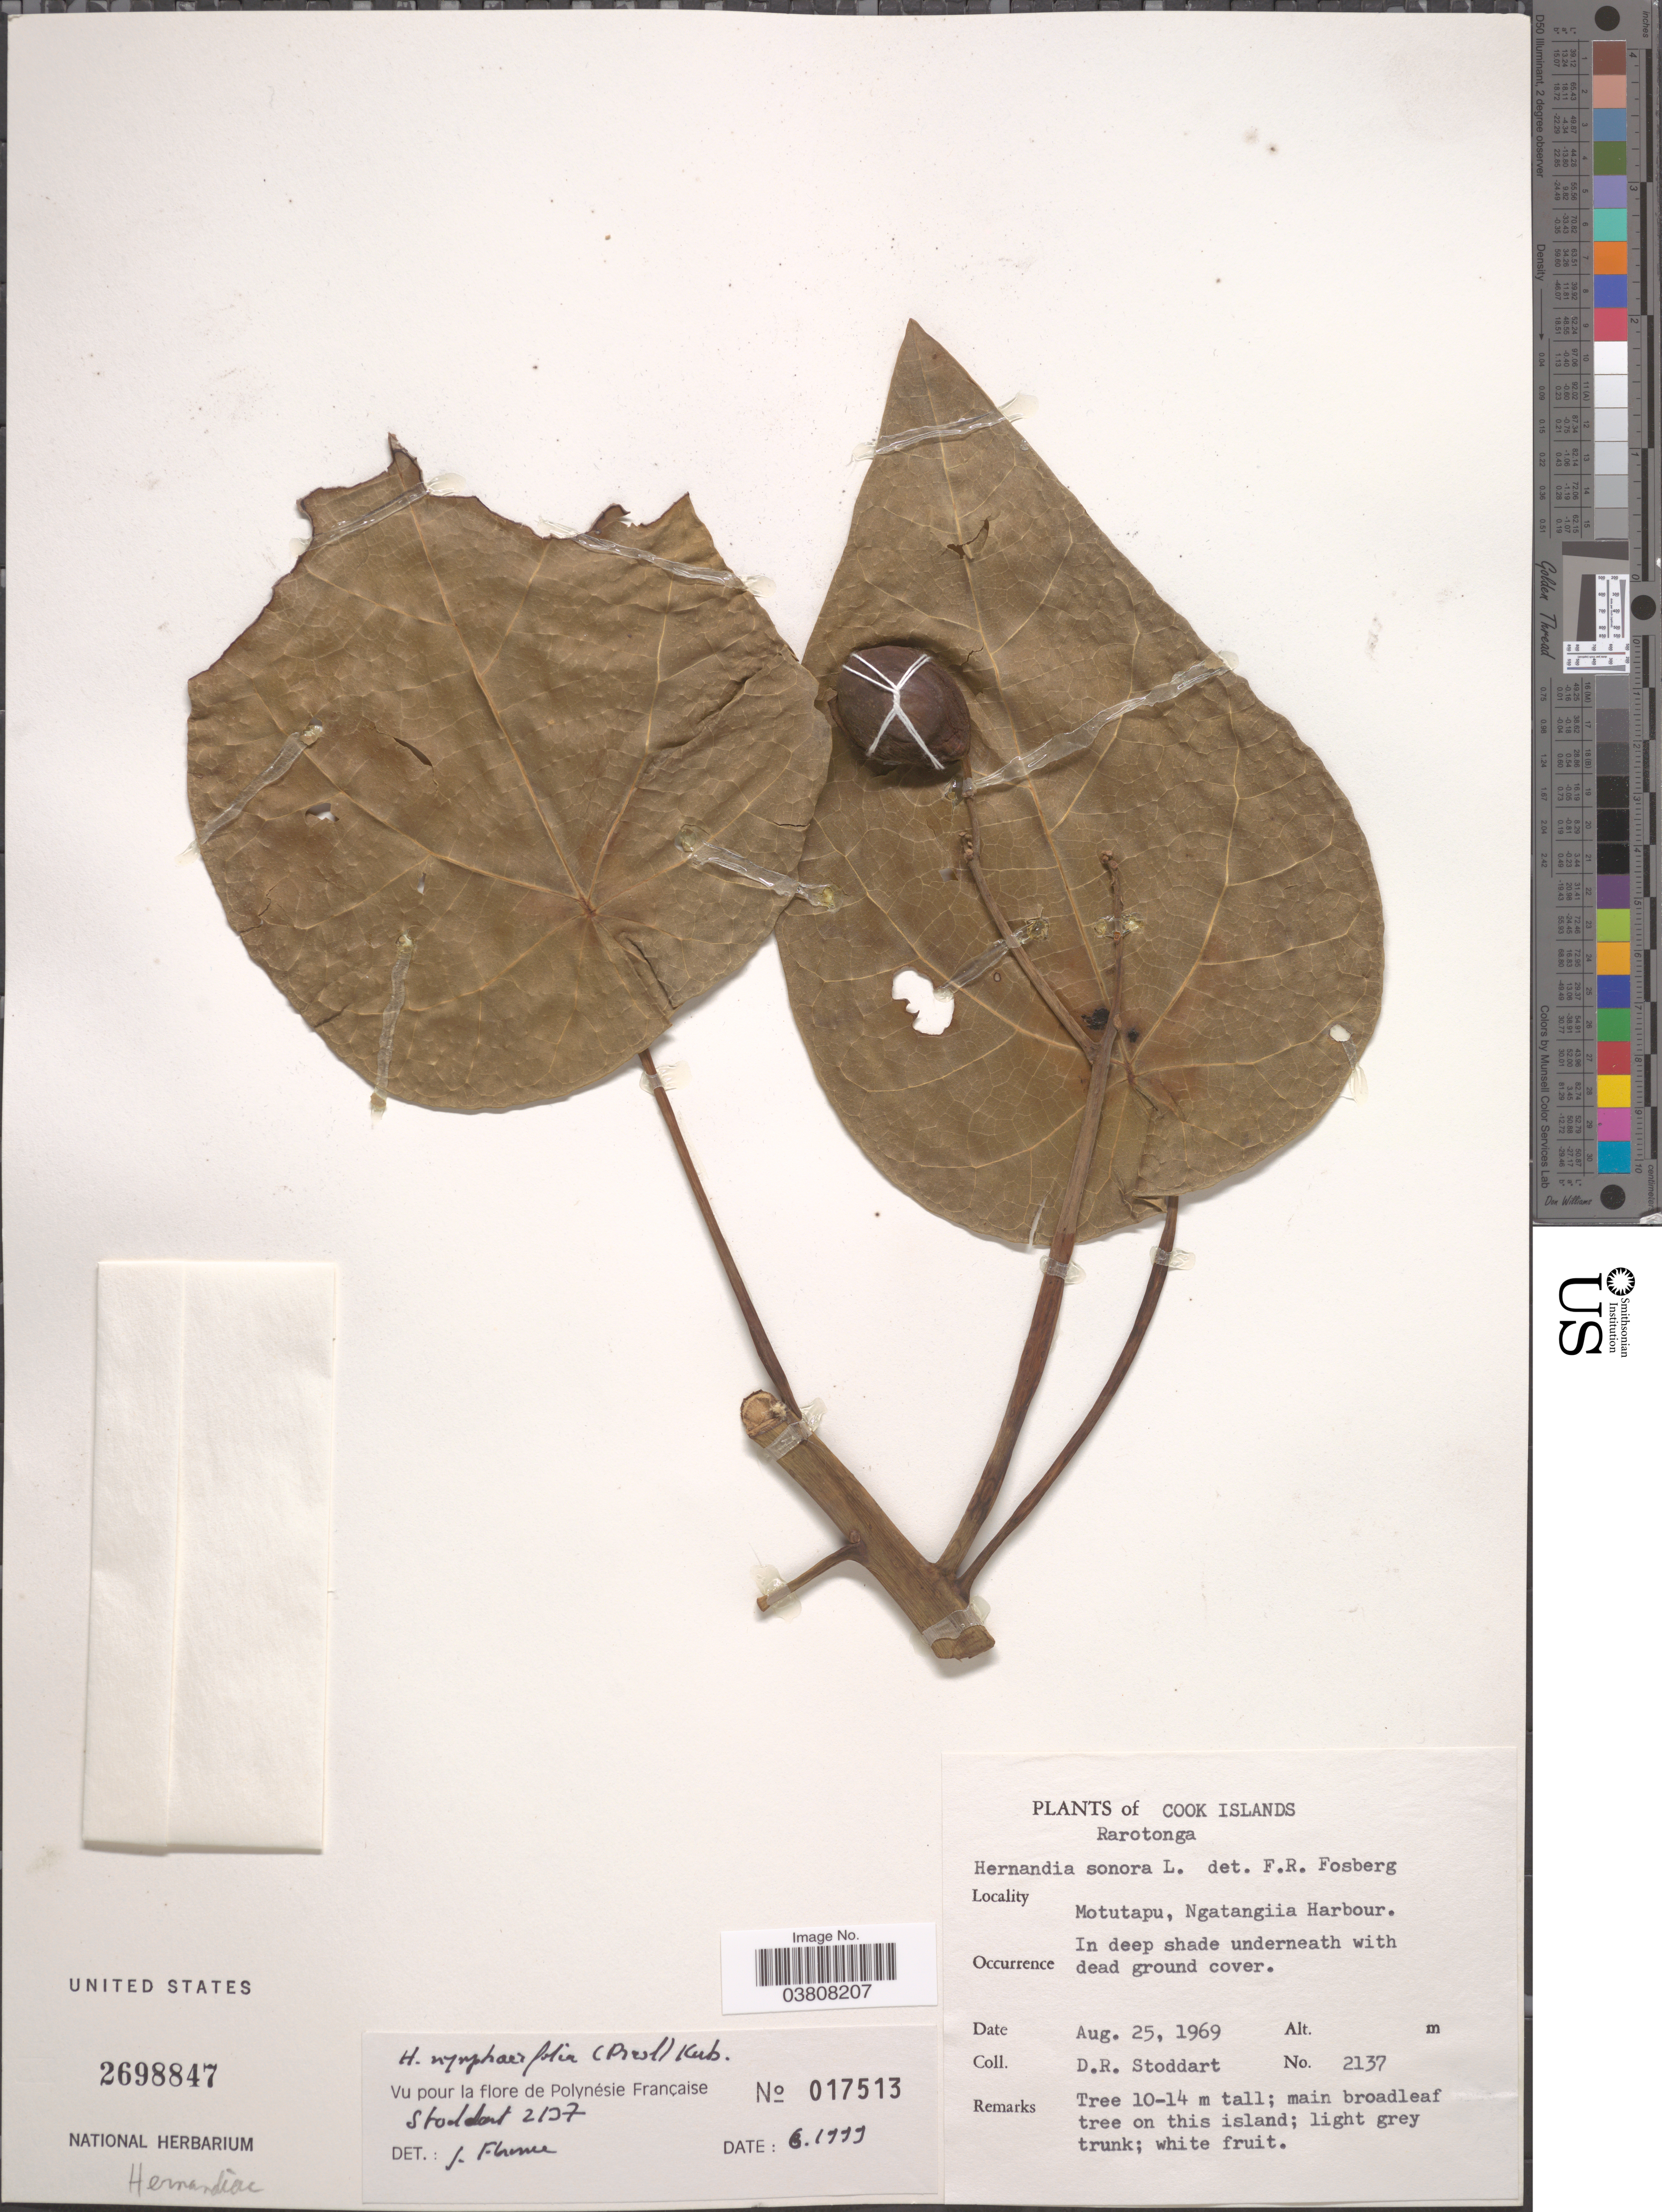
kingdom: Plantae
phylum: Tracheophyta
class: Magnoliopsida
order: Laurales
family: Hernandiaceae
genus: Hernandia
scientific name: Hernandia nymphaeifolia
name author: (C. Presl) Kubitzki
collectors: D. R. Stoddart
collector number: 2137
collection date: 1969-08-25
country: Cook Islands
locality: Rarotonga. Motutapu, Ngatangiia Harbour.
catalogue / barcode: US 2698847